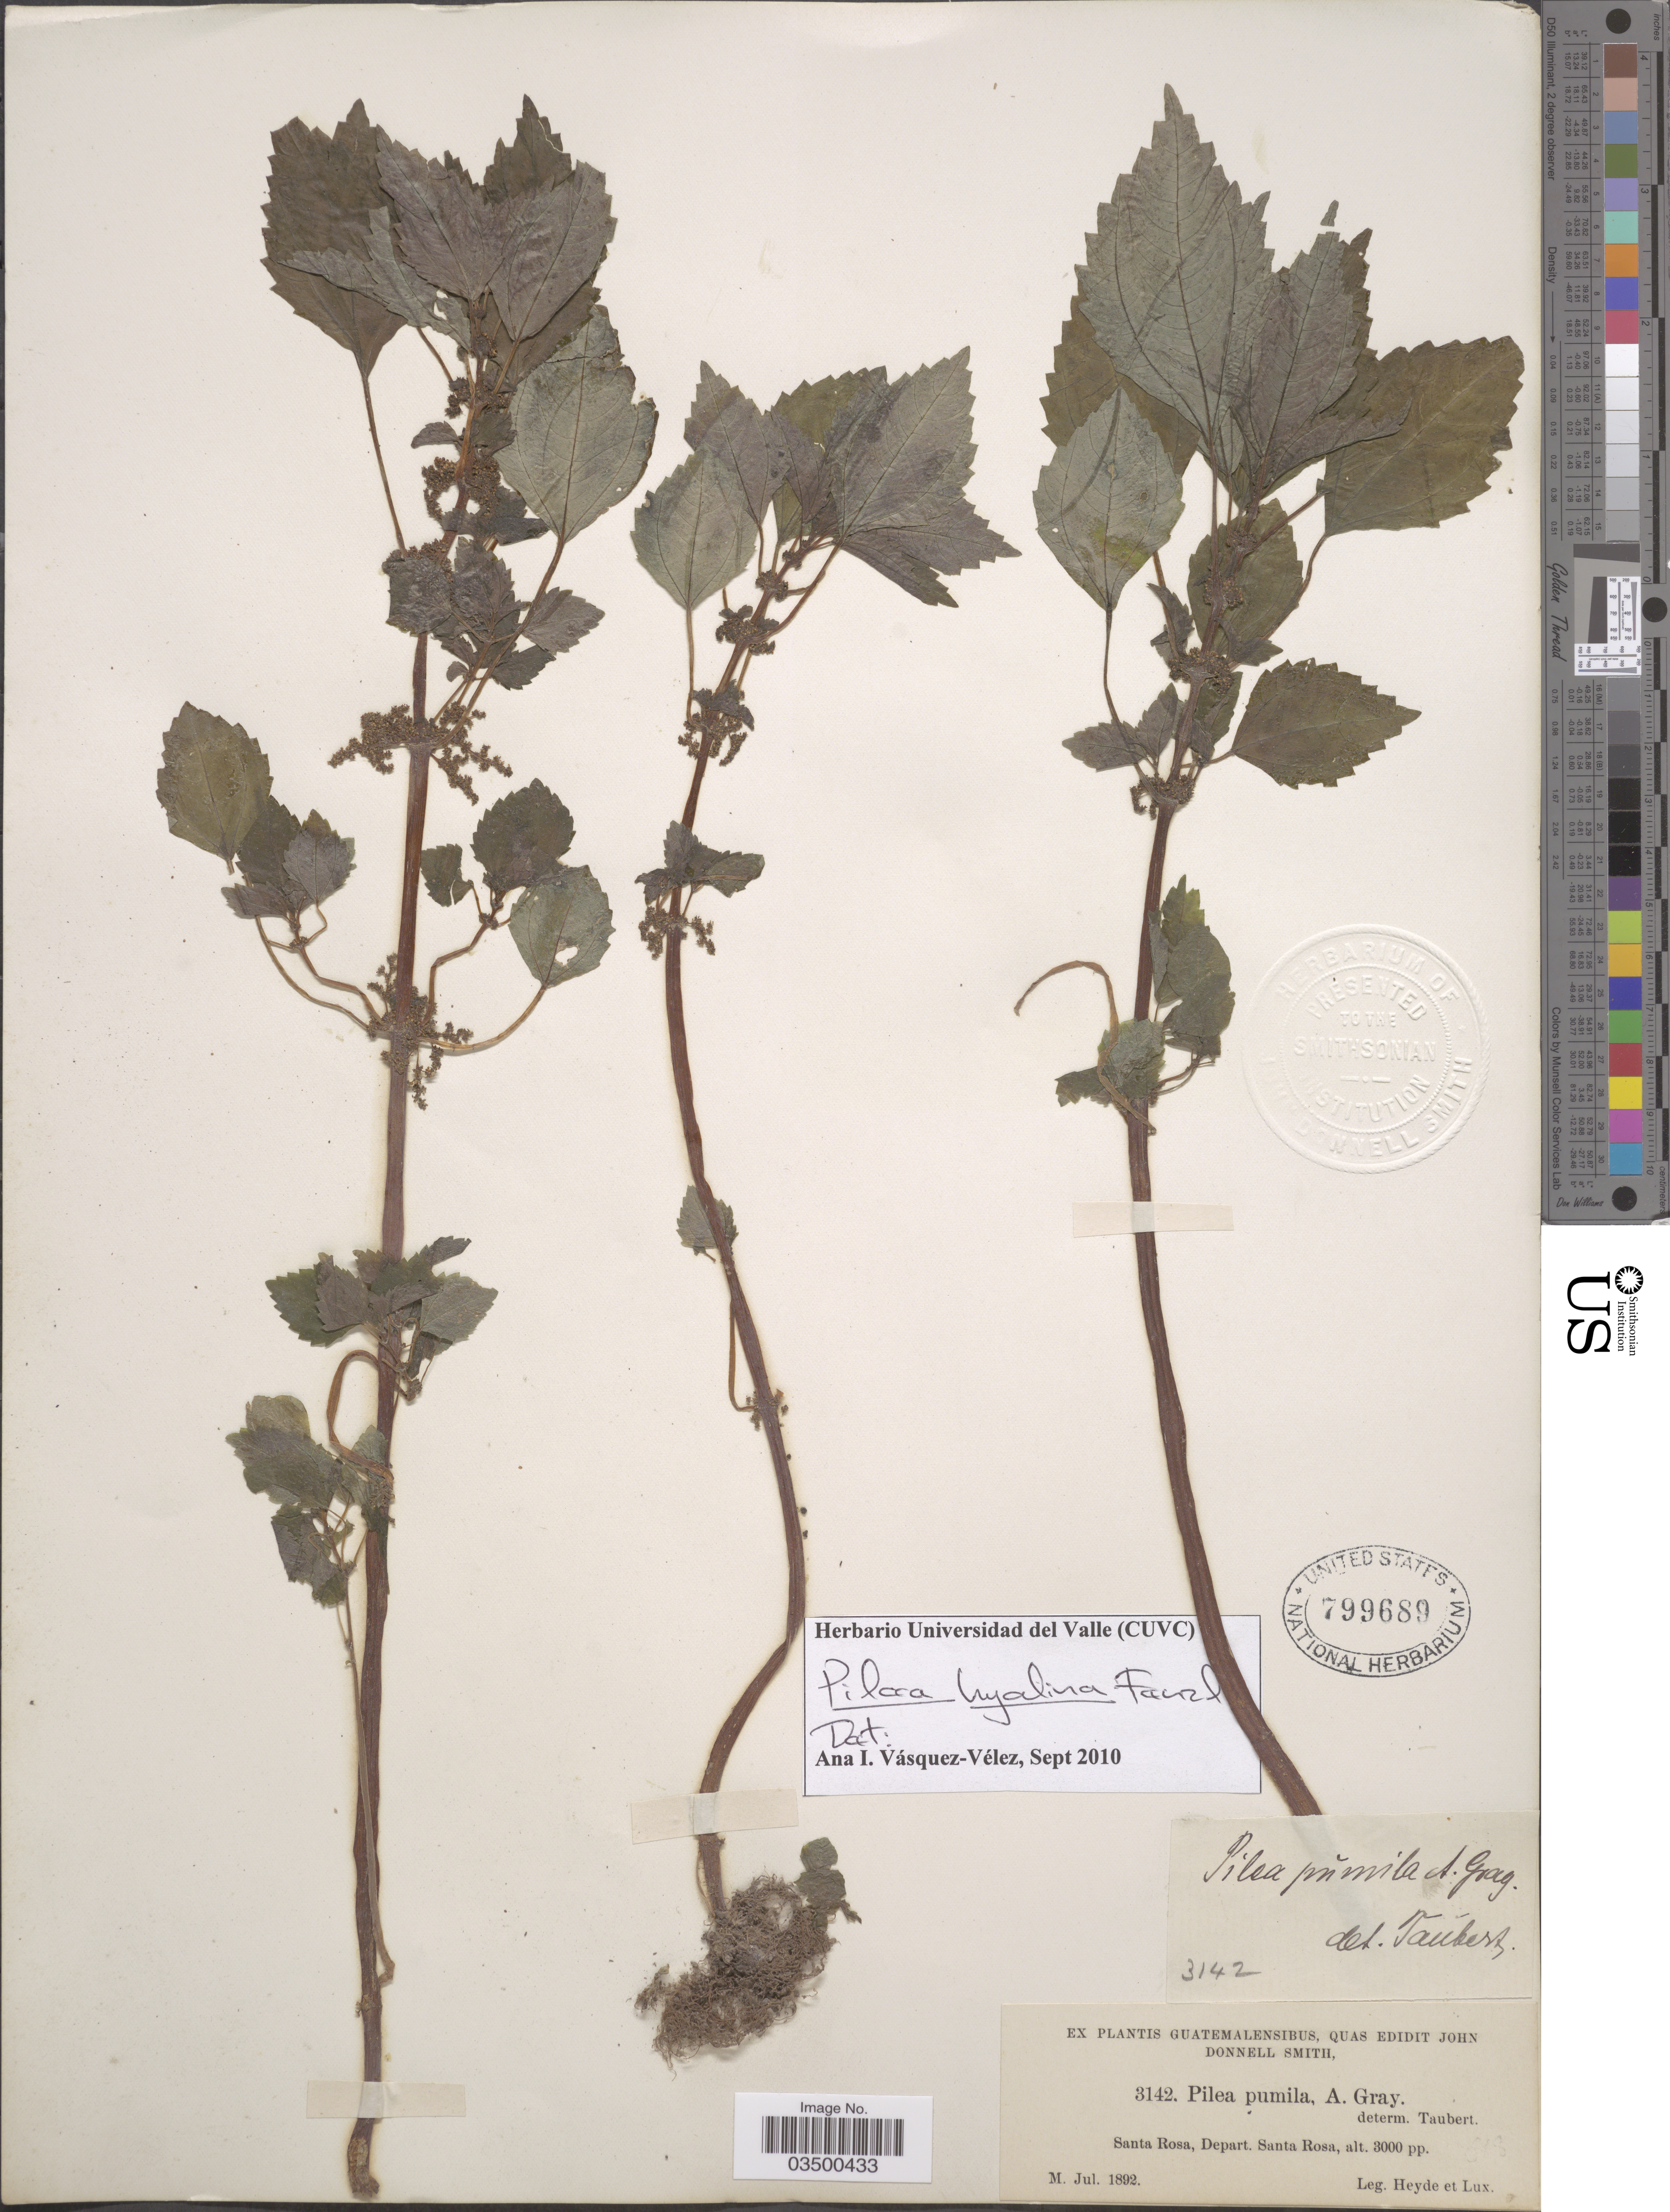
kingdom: Plantae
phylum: Tracheophyta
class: Magnoliopsida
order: Rosales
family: Urticaceae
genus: Pilea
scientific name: Pilea hyalina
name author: Fenzl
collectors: Heyde & Lux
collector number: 3142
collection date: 1892-07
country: Guatemala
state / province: Santa Rosa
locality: Depart. Santa Rosa.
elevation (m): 914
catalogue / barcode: US 799689